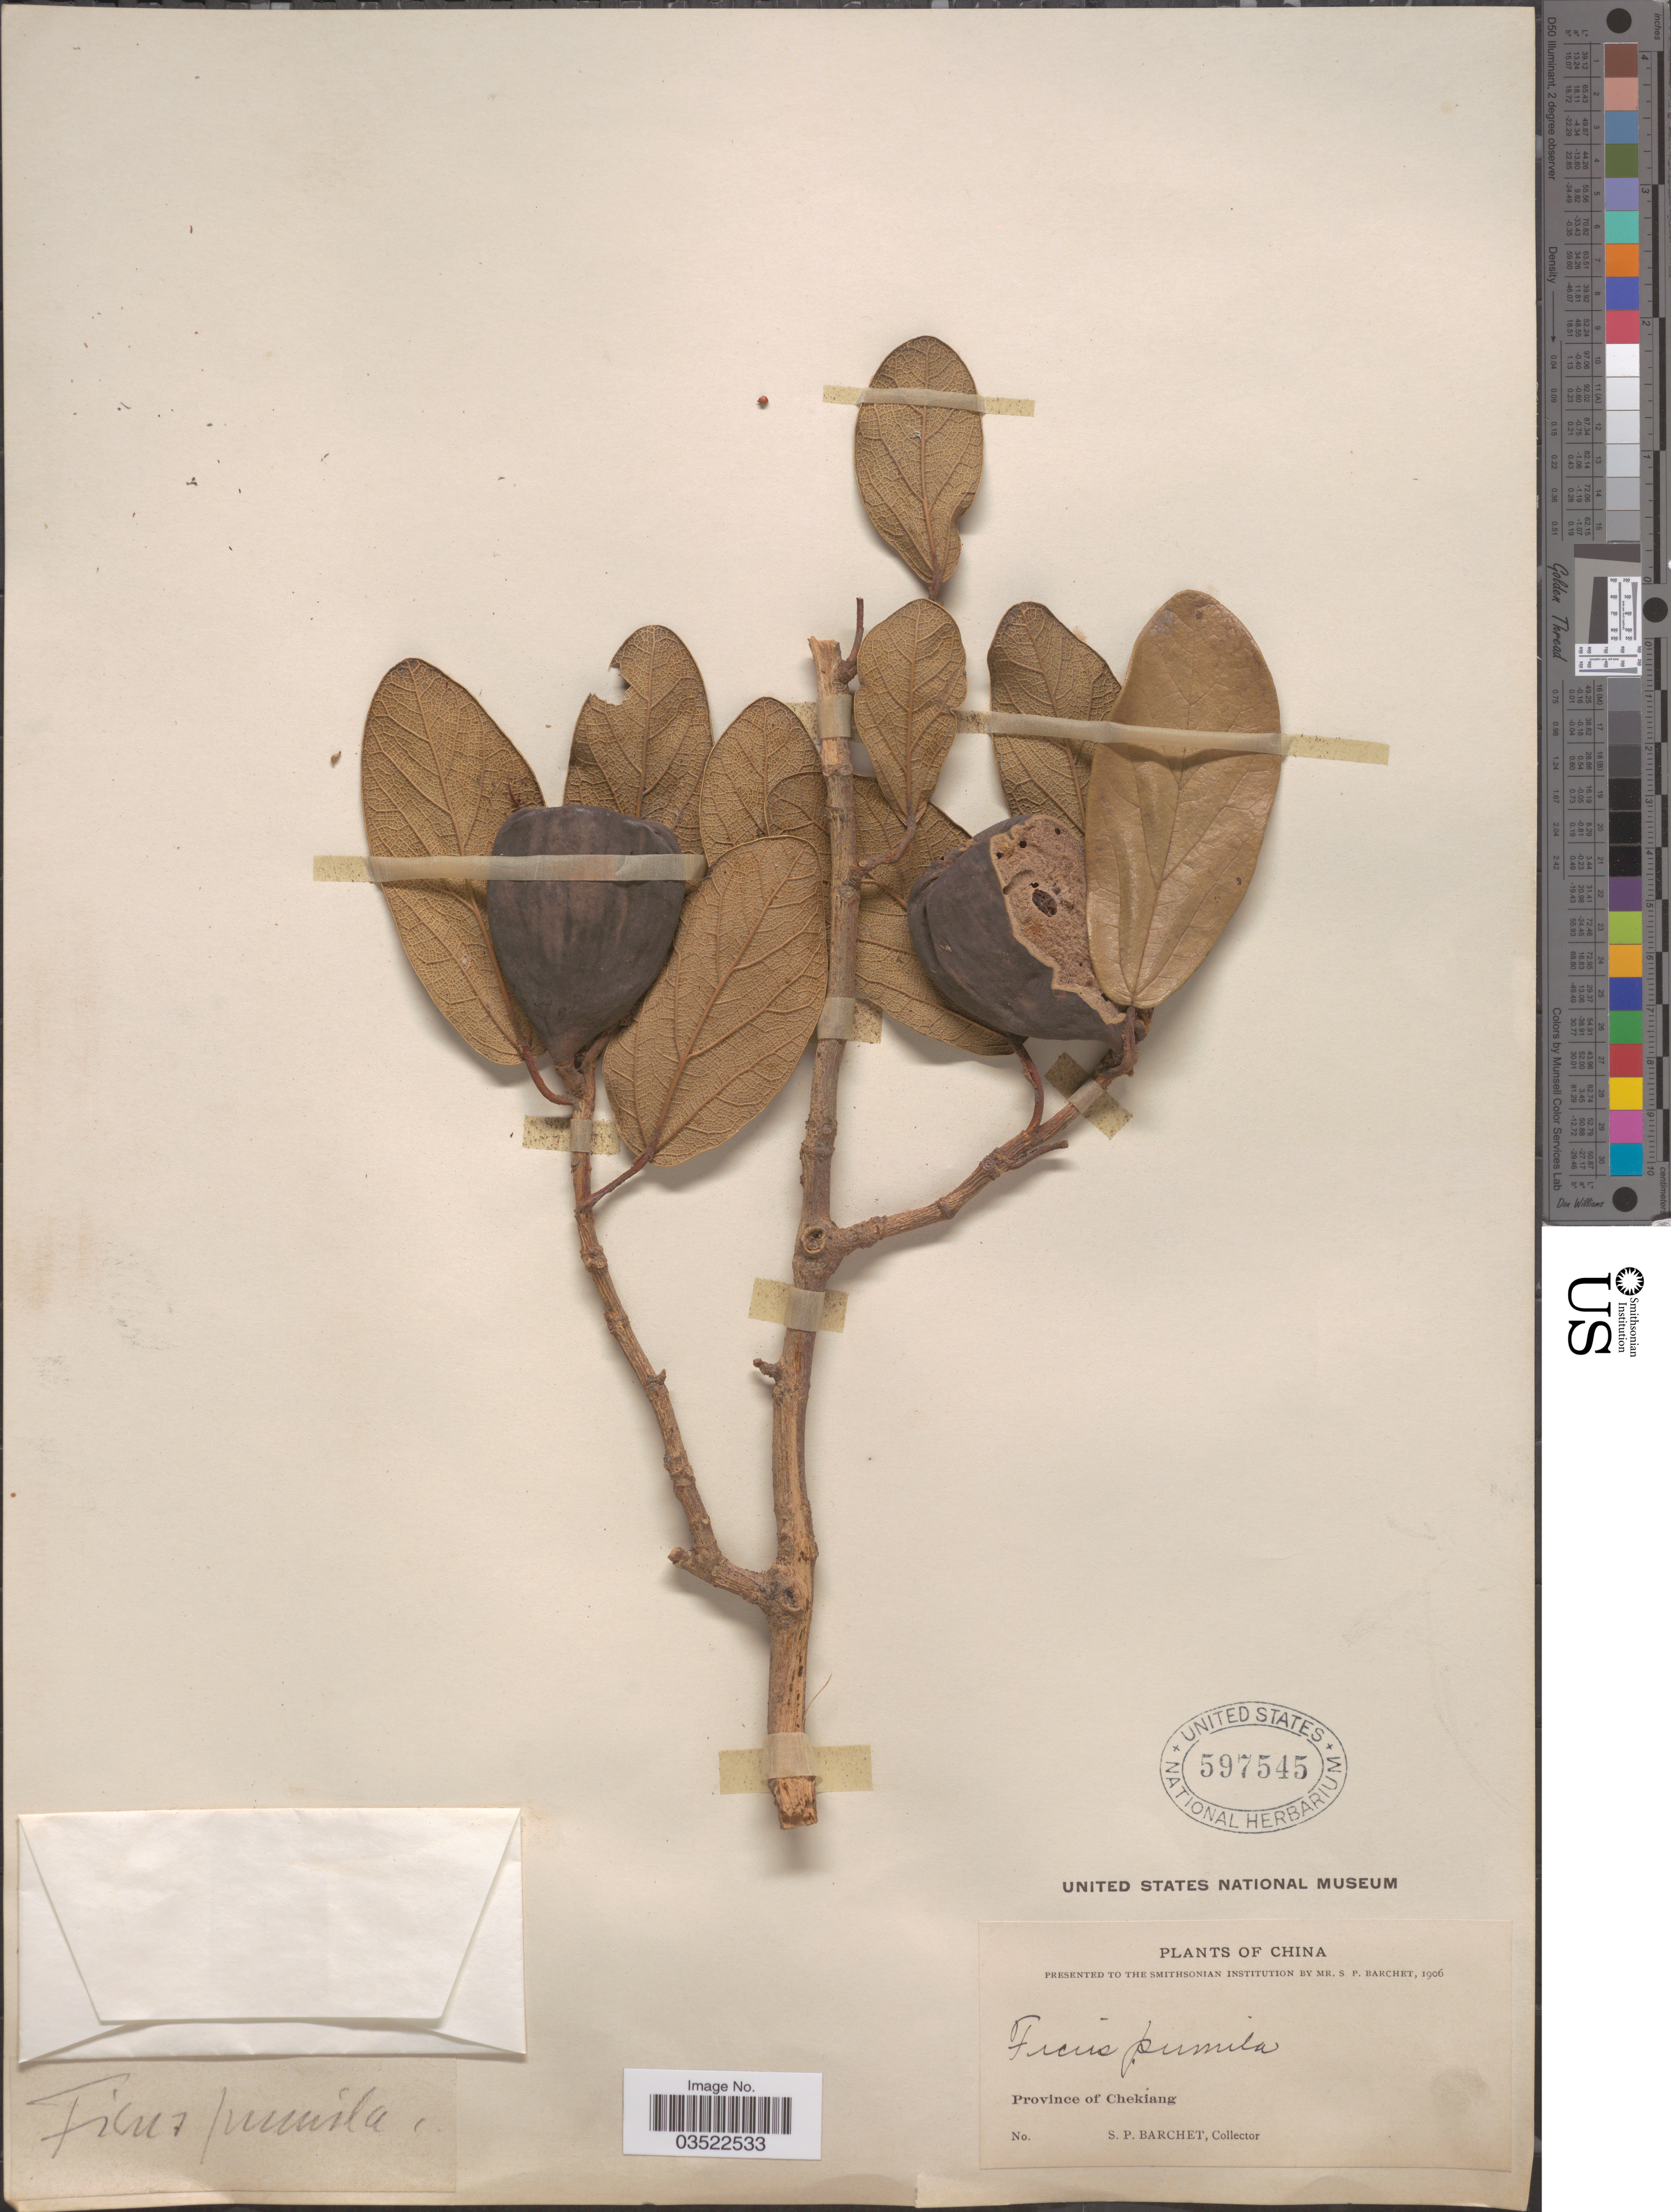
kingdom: Plantae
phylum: Tracheophyta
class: Magnoliopsida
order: Rosales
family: Moraceae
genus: Ficus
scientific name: Ficus pumila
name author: L.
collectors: S. P. Barchet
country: China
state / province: Zhejiang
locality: Province of Chekiang.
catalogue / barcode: US 597545